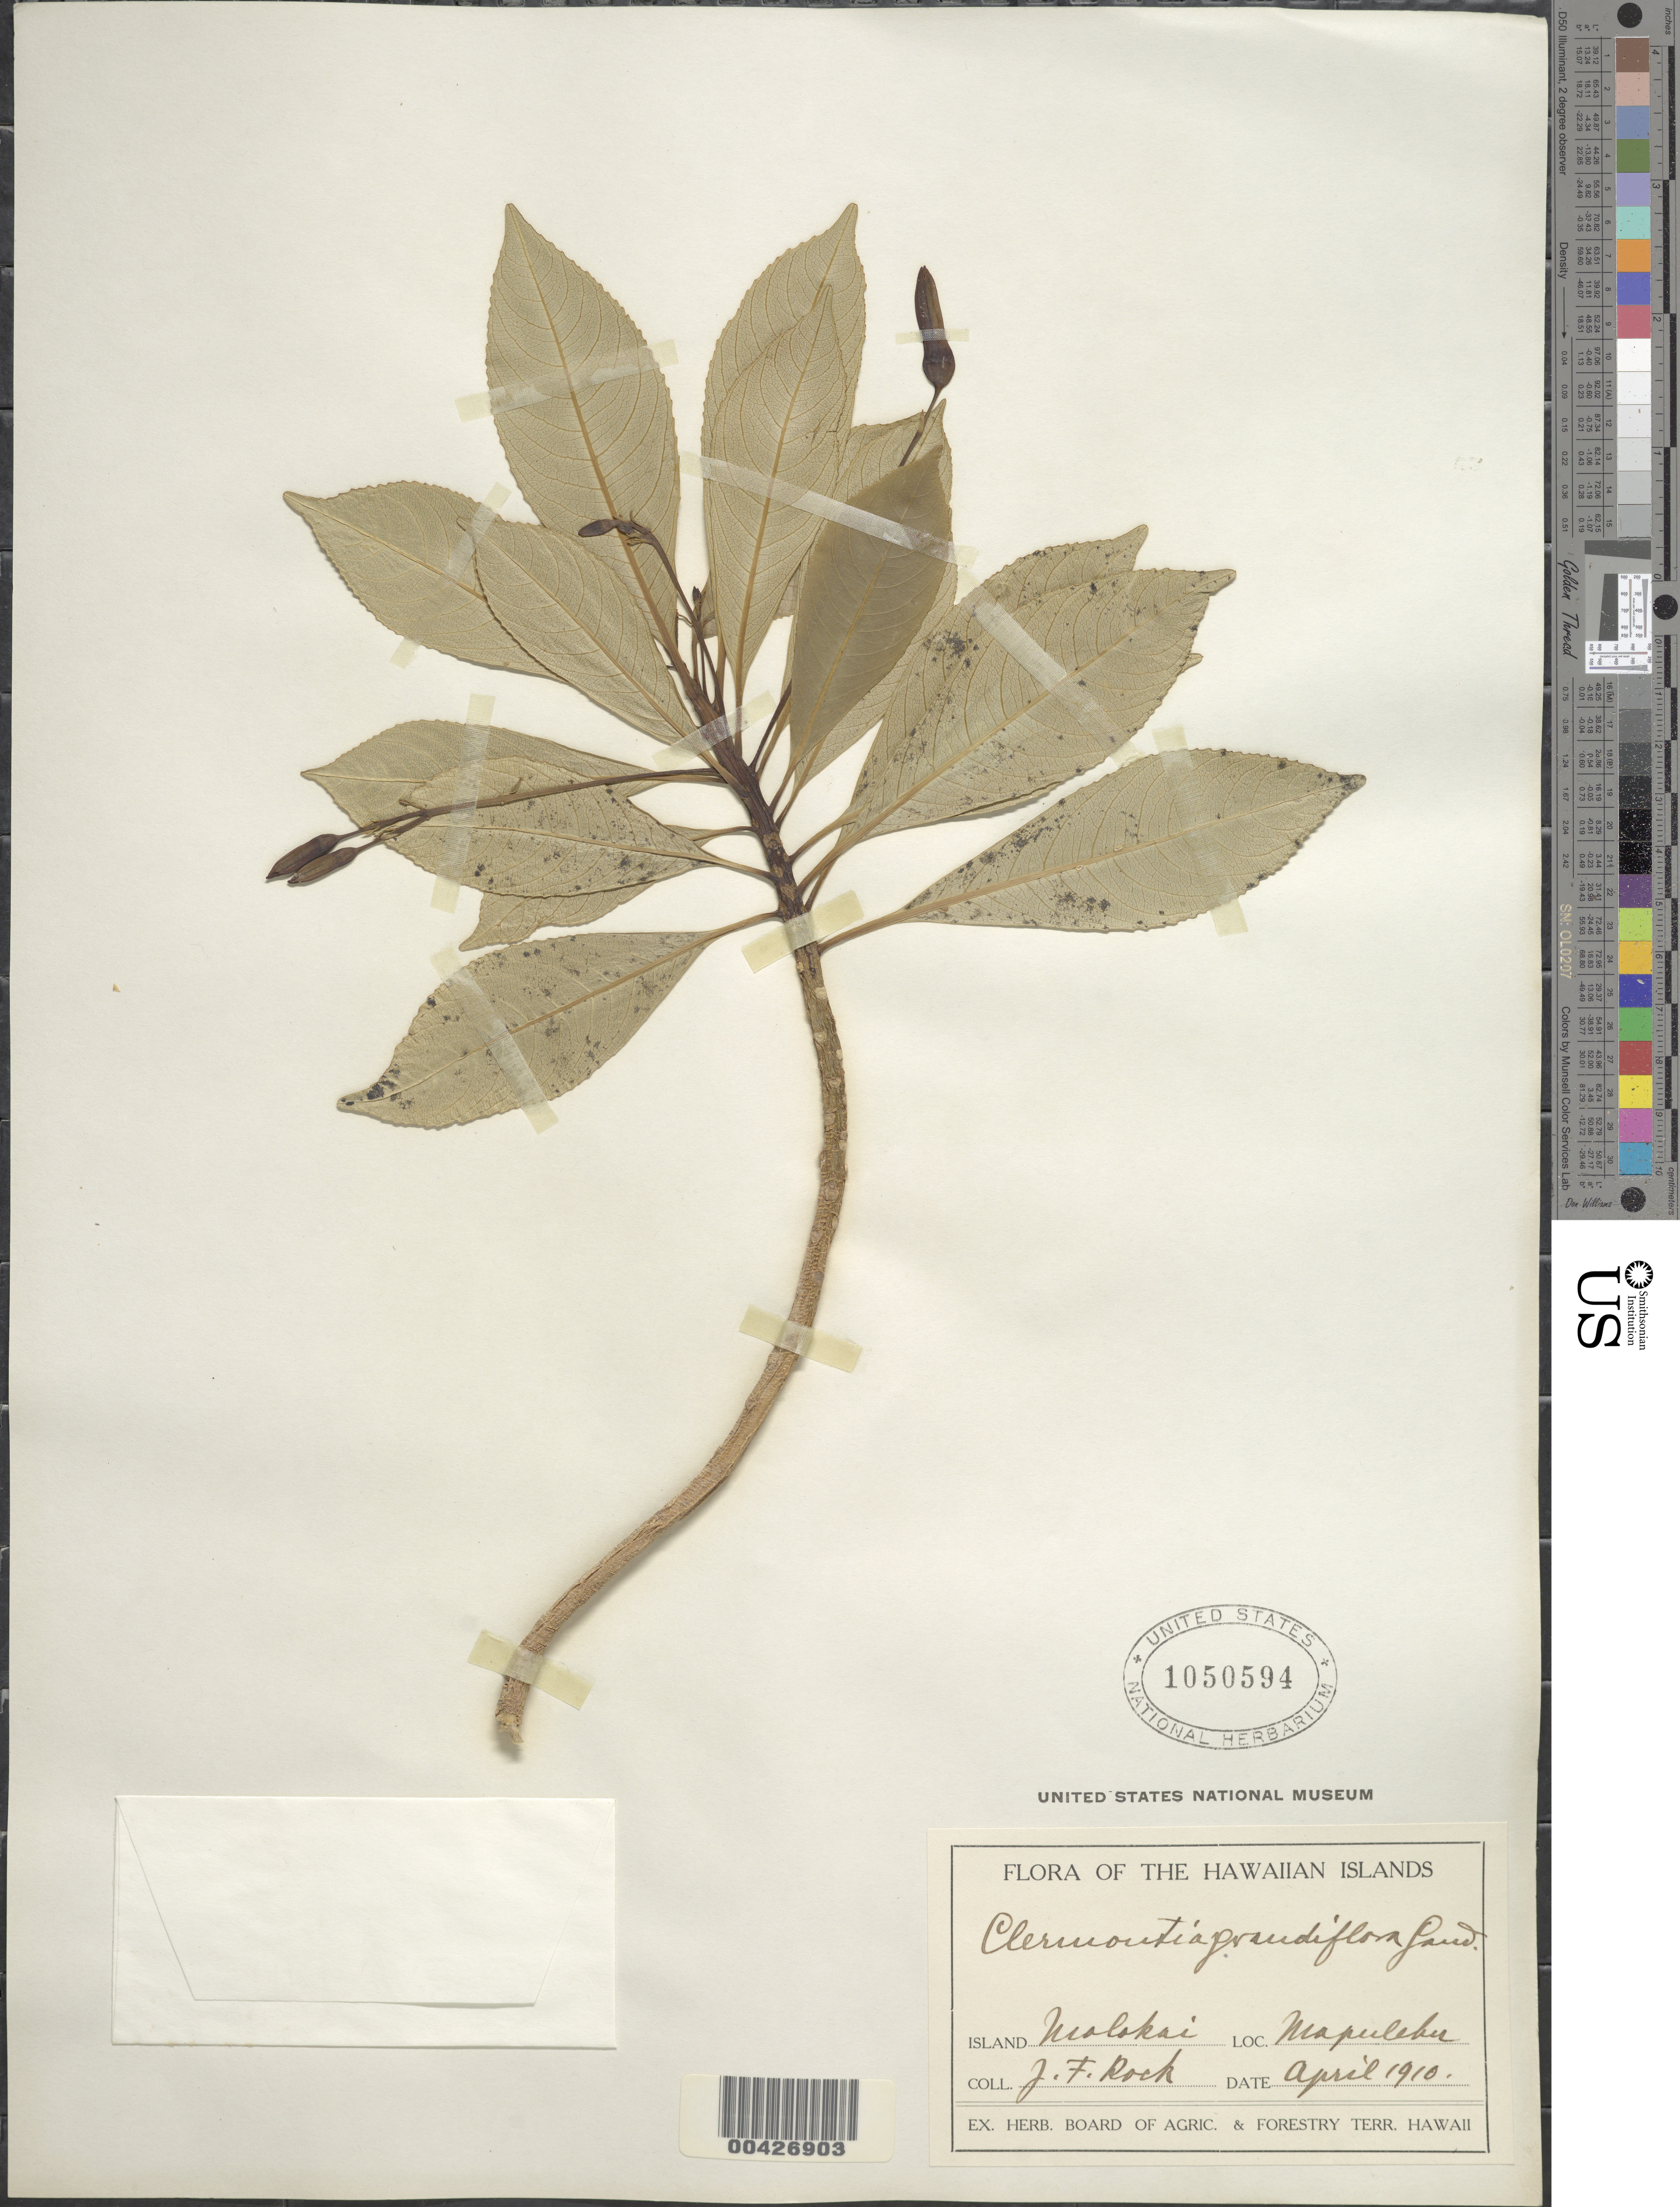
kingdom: Plantae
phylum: Tracheophyta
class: Magnoliopsida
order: Asterales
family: Campanulaceae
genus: Clermontia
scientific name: Clermontia grandiflora subsp. munroi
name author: Gaudich.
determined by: Wagner, W. L., (BOT), Smithsonian Institution - National Museum of Natural History (UNITED STATES)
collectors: J. F. Rock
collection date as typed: Apr 1910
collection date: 1910-04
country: United States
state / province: Hawaii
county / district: Maui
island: Moloka'i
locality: Mapulehu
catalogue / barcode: US 1050594